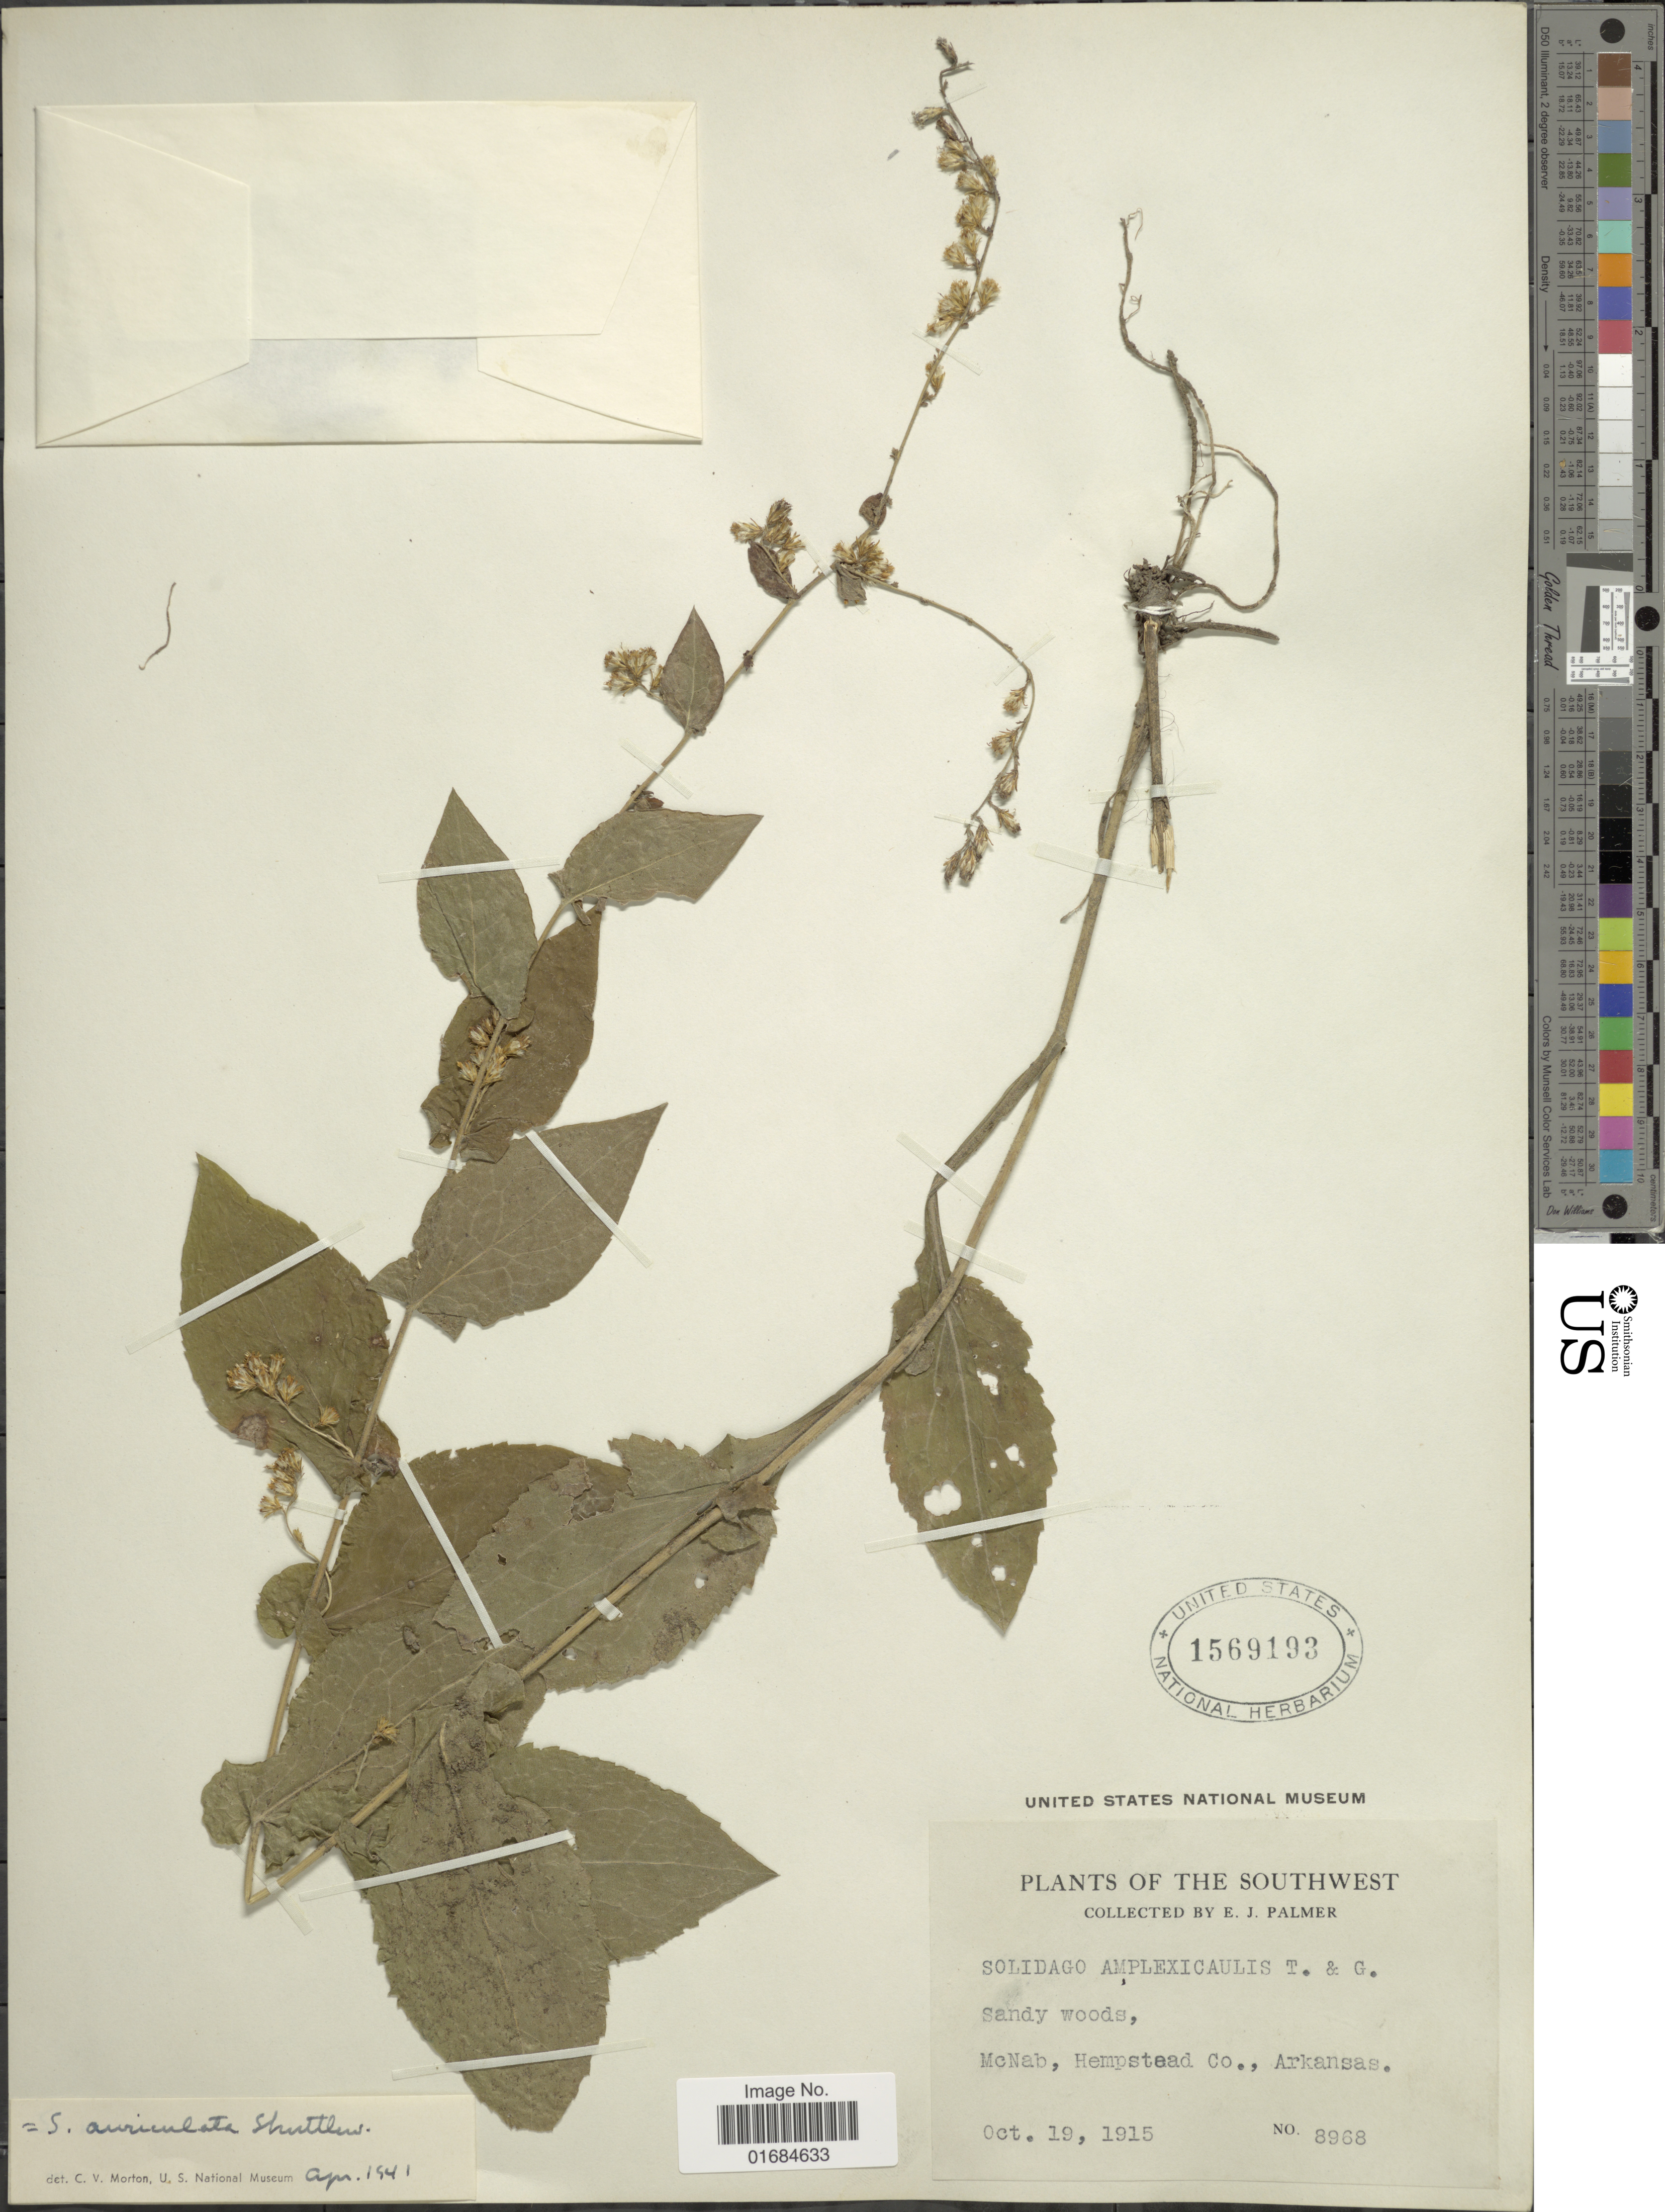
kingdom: Plantae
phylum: Tracheophyta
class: Magnoliopsida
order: Asterales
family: Asteraceae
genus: Solidago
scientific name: Solidago auriculata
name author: Shuttlew. ex S.F. Blake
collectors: E. J. Palmer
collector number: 8968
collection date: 1915-10-19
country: United States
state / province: Arkansas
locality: The Southwest, McNab, Hempstead Co.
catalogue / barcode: US 1569193